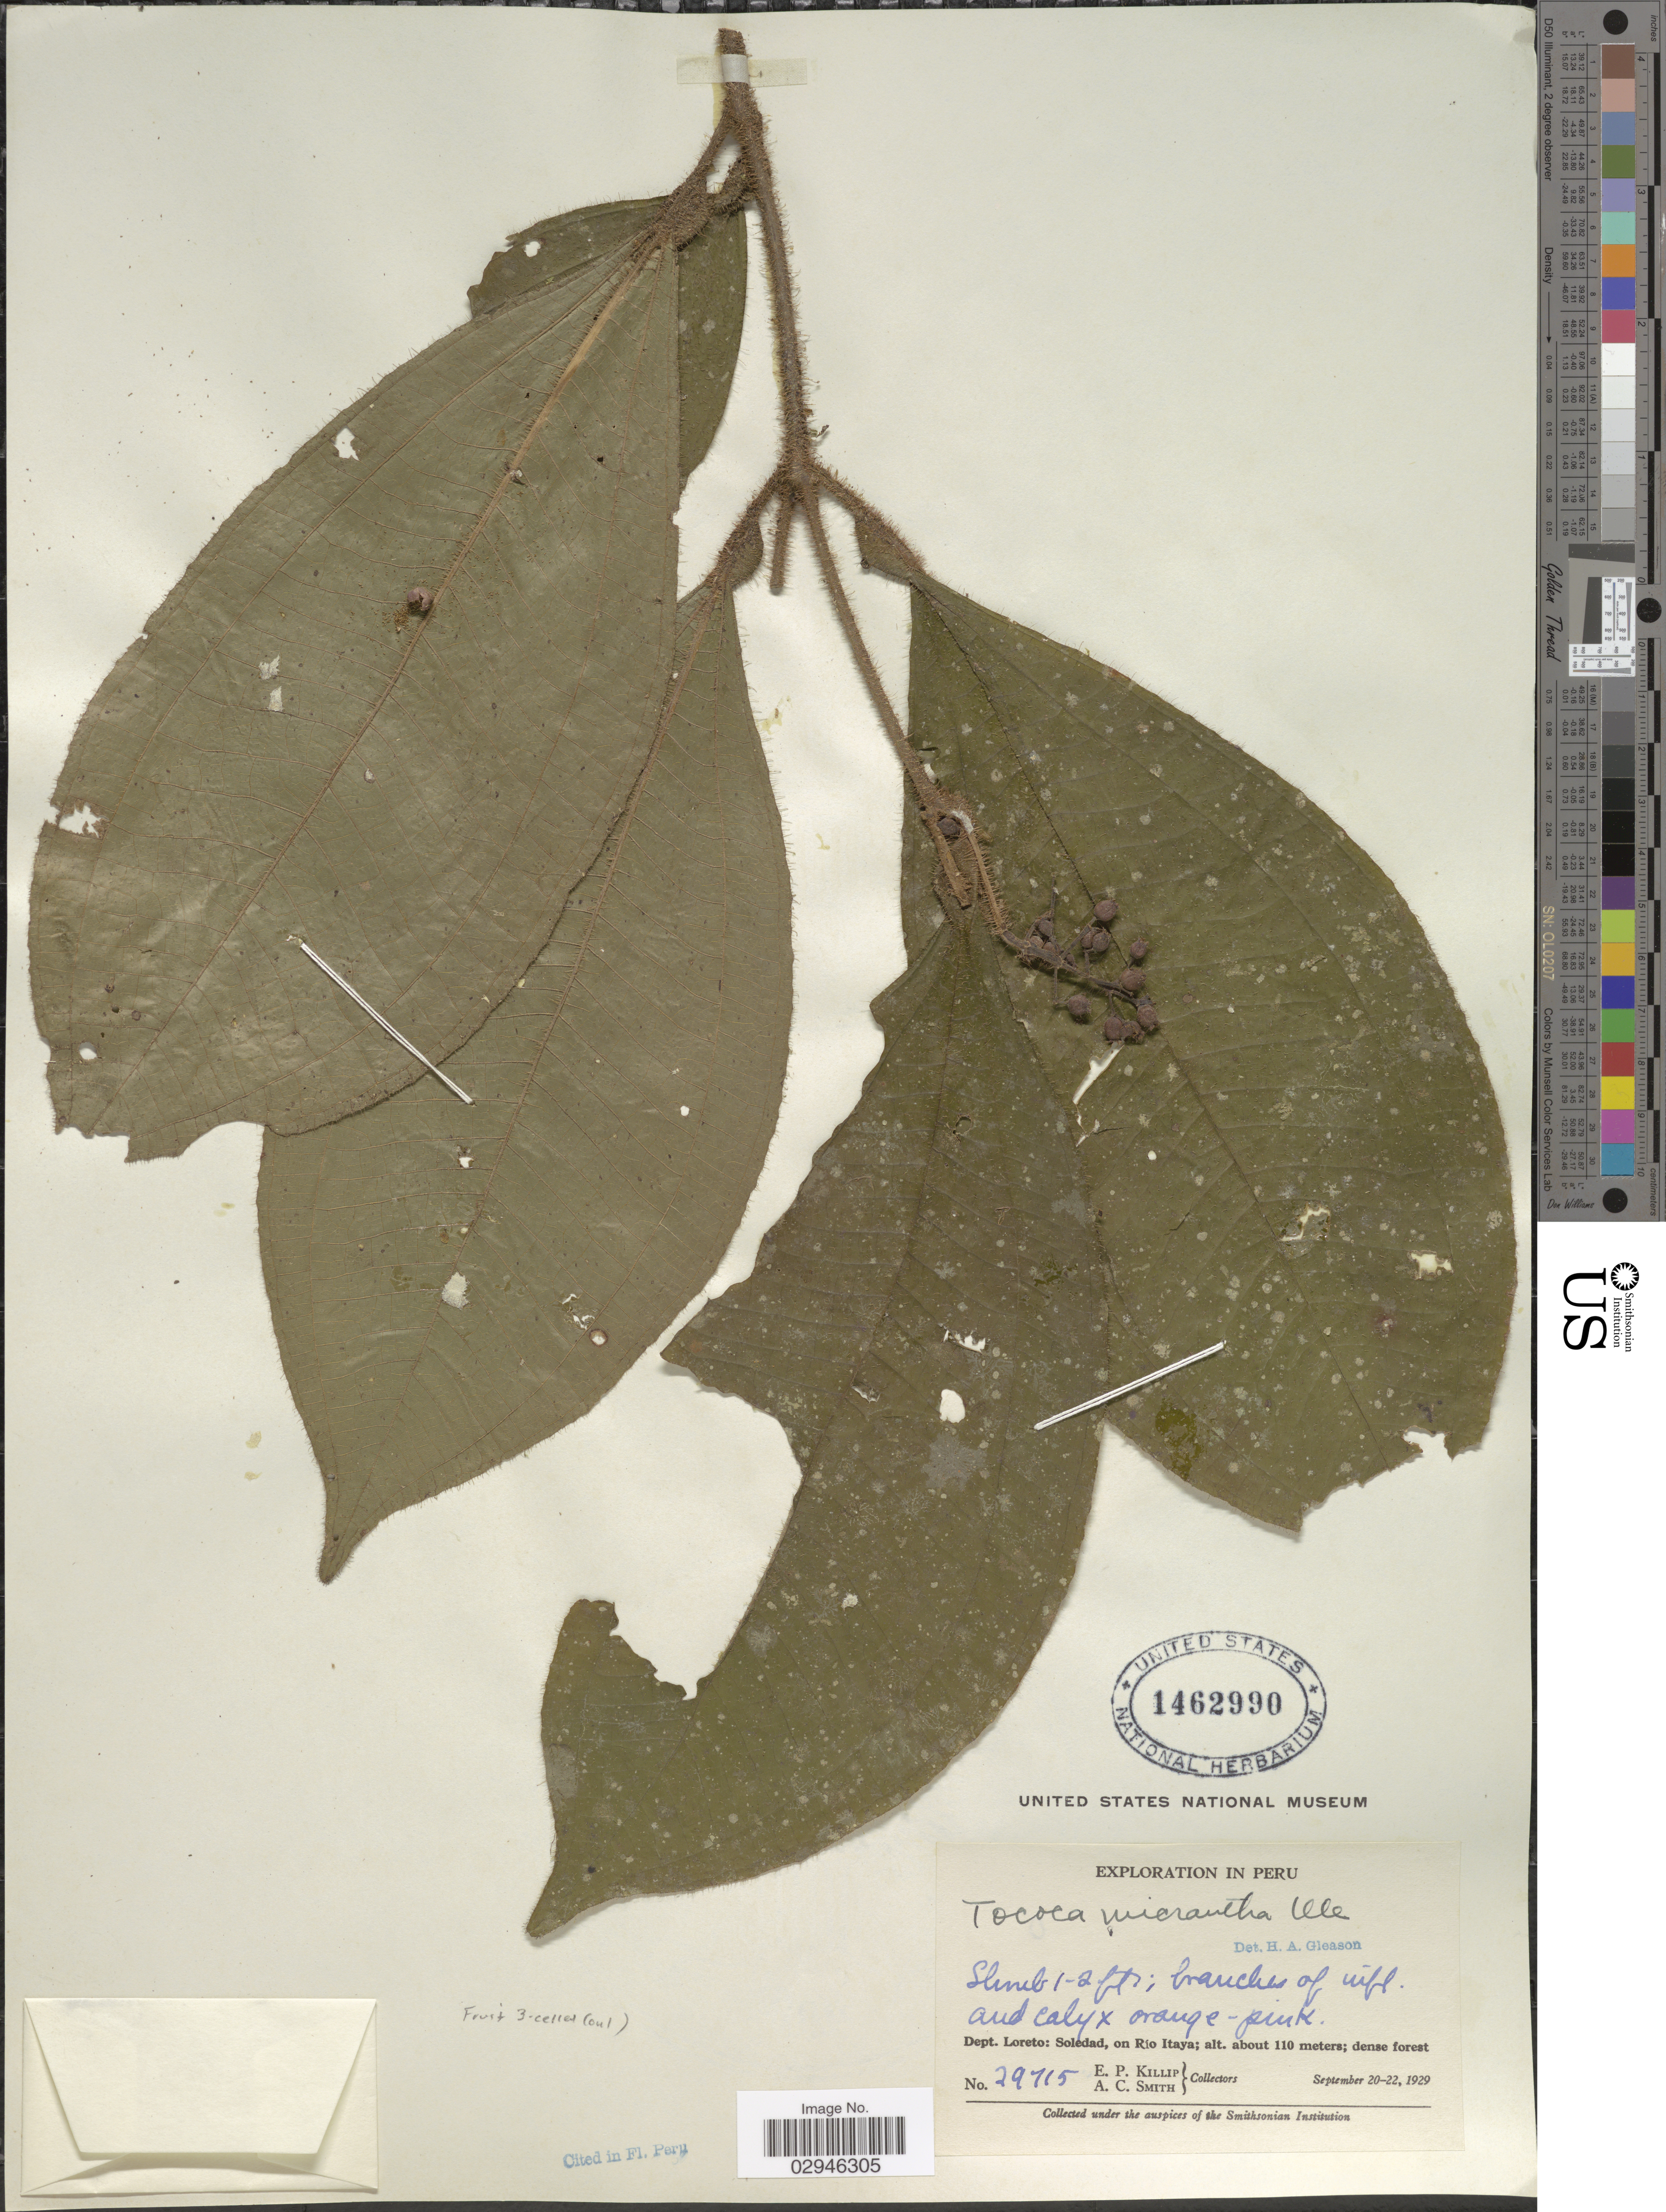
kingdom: Plantae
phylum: Tracheophyta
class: Magnoliopsida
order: Myrtales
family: Melastomataceae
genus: Tococa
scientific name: Tococa caquetana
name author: Sprague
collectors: E. P. Killip & A. C. Smith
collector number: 29715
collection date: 1929-09-20/1929-09-22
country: Peru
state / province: Loreto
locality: Dept. Loreto: Soledad, on Rio Itaya.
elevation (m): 110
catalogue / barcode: US 1462990